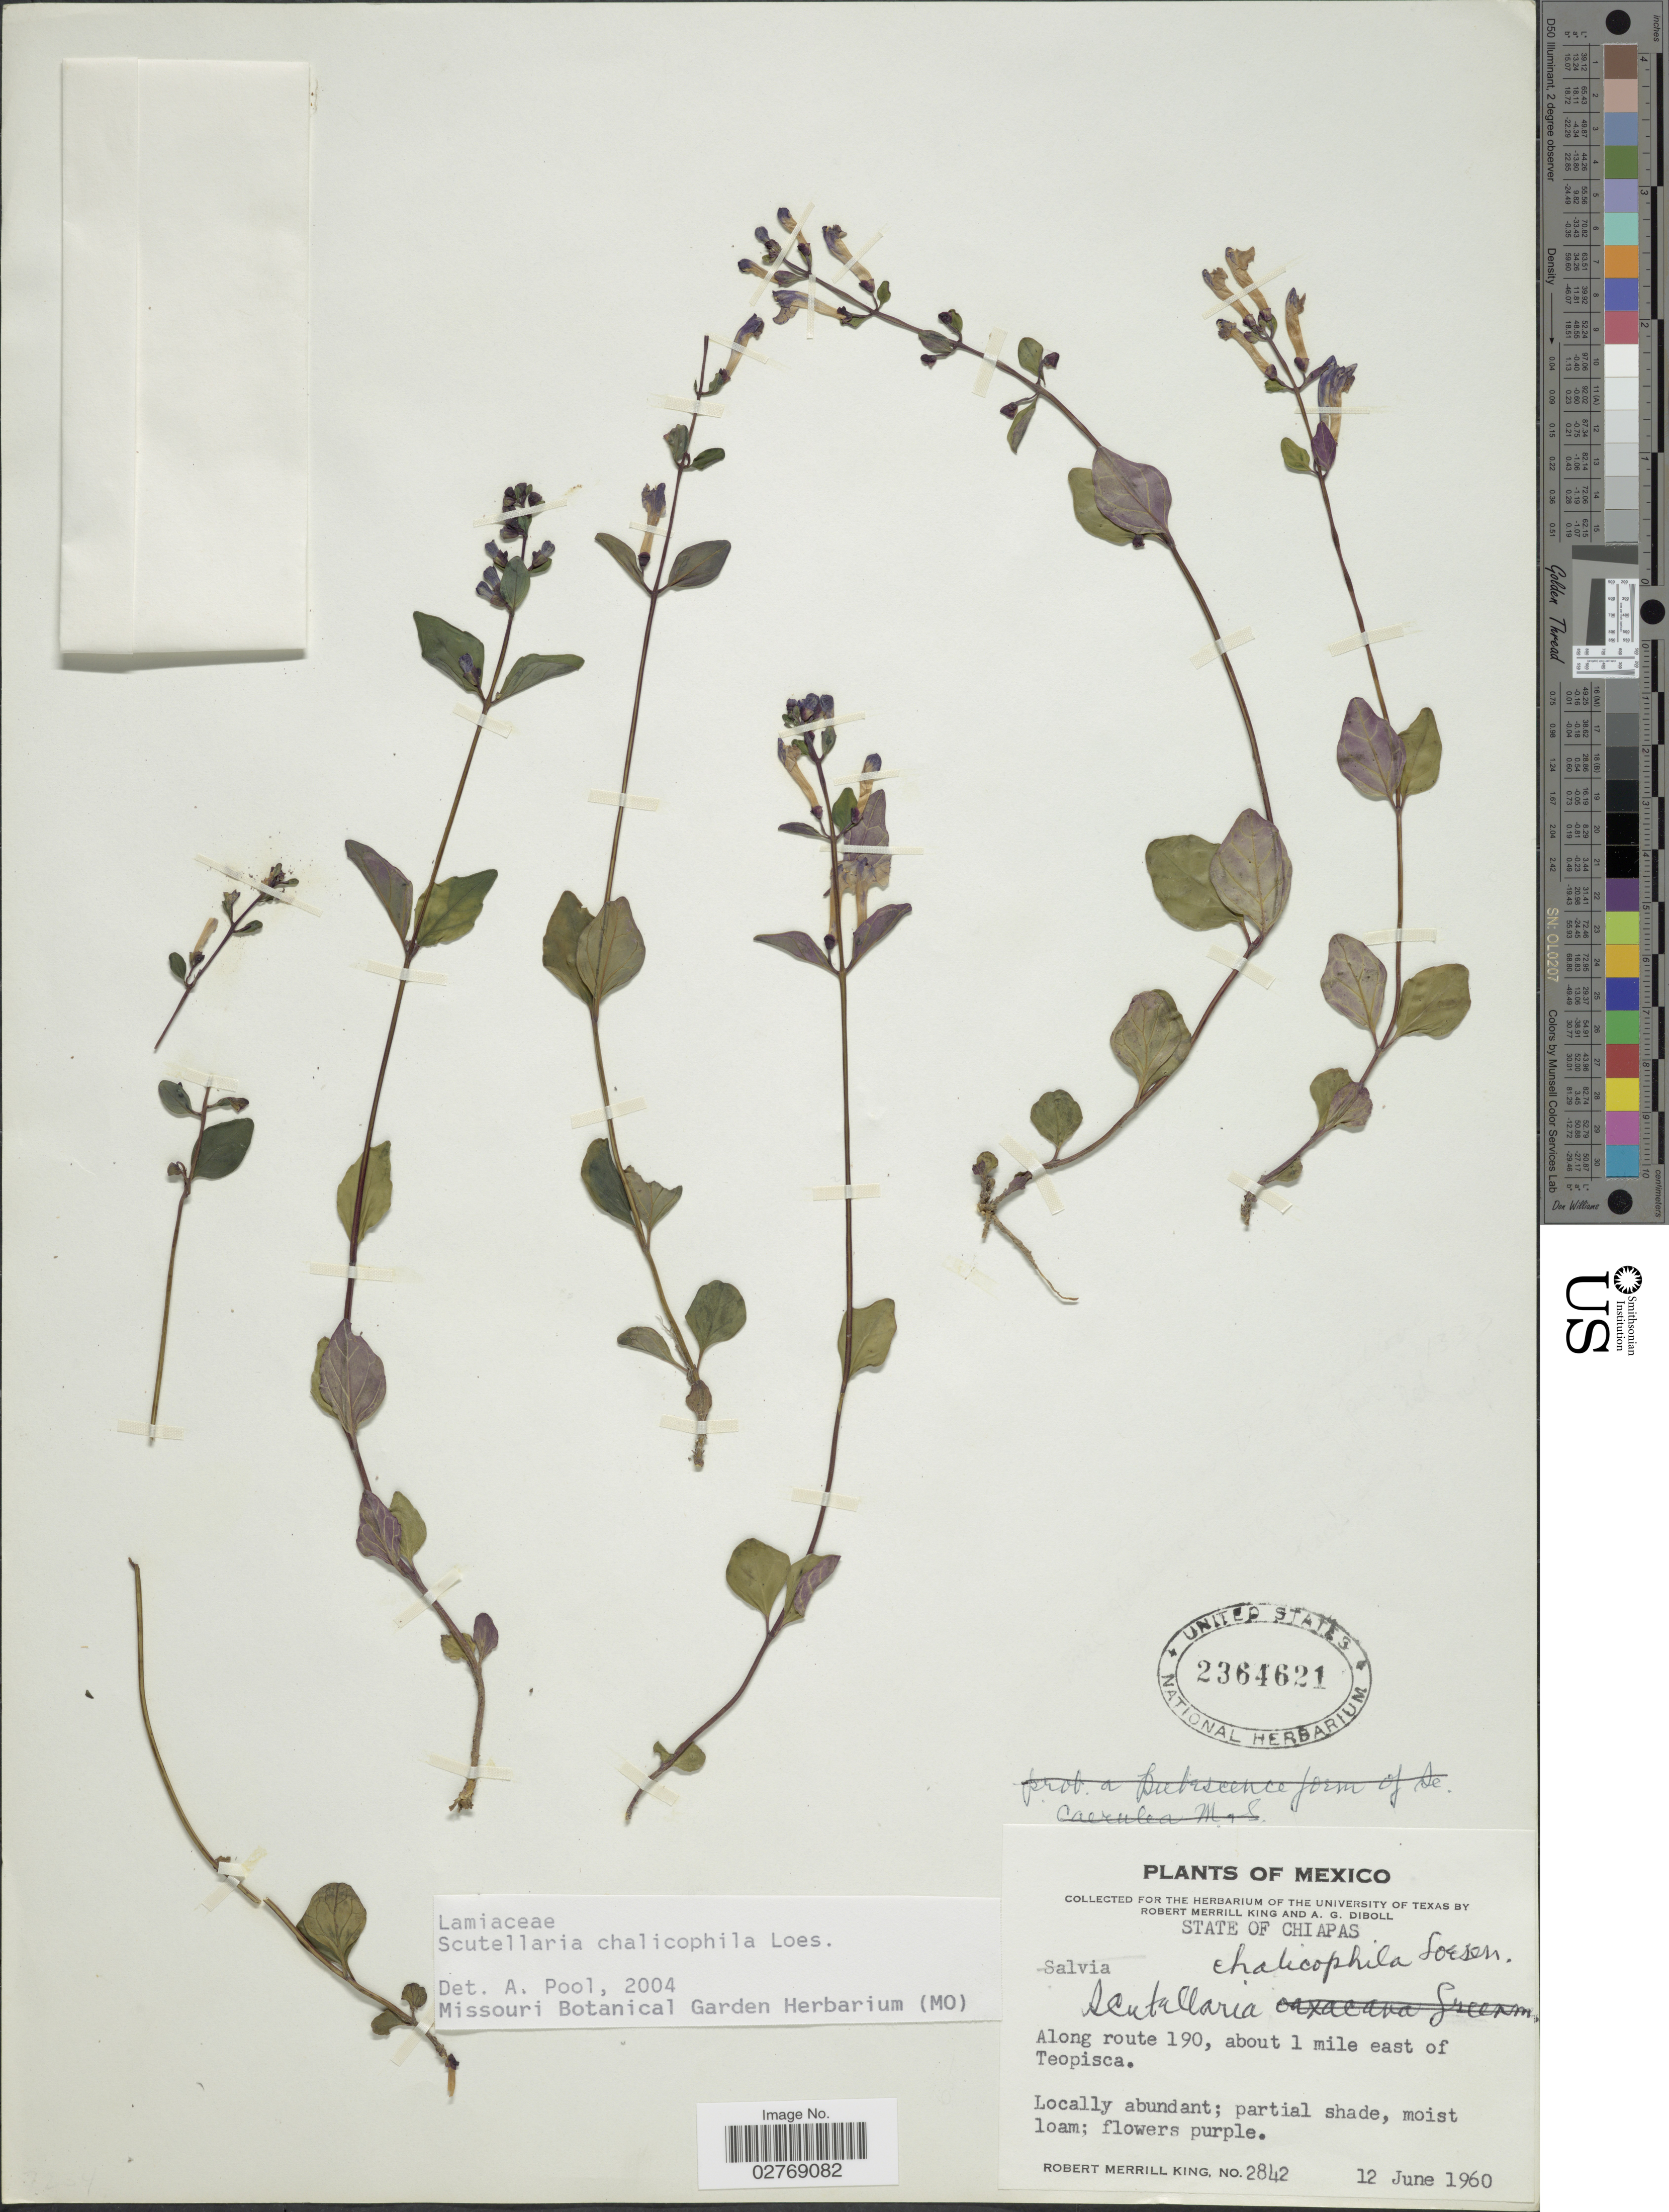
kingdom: Plantae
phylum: Tracheophyta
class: Magnoliopsida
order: Lamiales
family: Lamiaceae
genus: Scutellaria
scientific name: Scutellaria chalicophila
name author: Loes.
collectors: R. M. King & A. Diboll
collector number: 2842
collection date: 1960-06-12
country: Mexico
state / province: Chiapas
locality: Along route 190, about 1 mile east of Teopisca.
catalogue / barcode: US 2364621